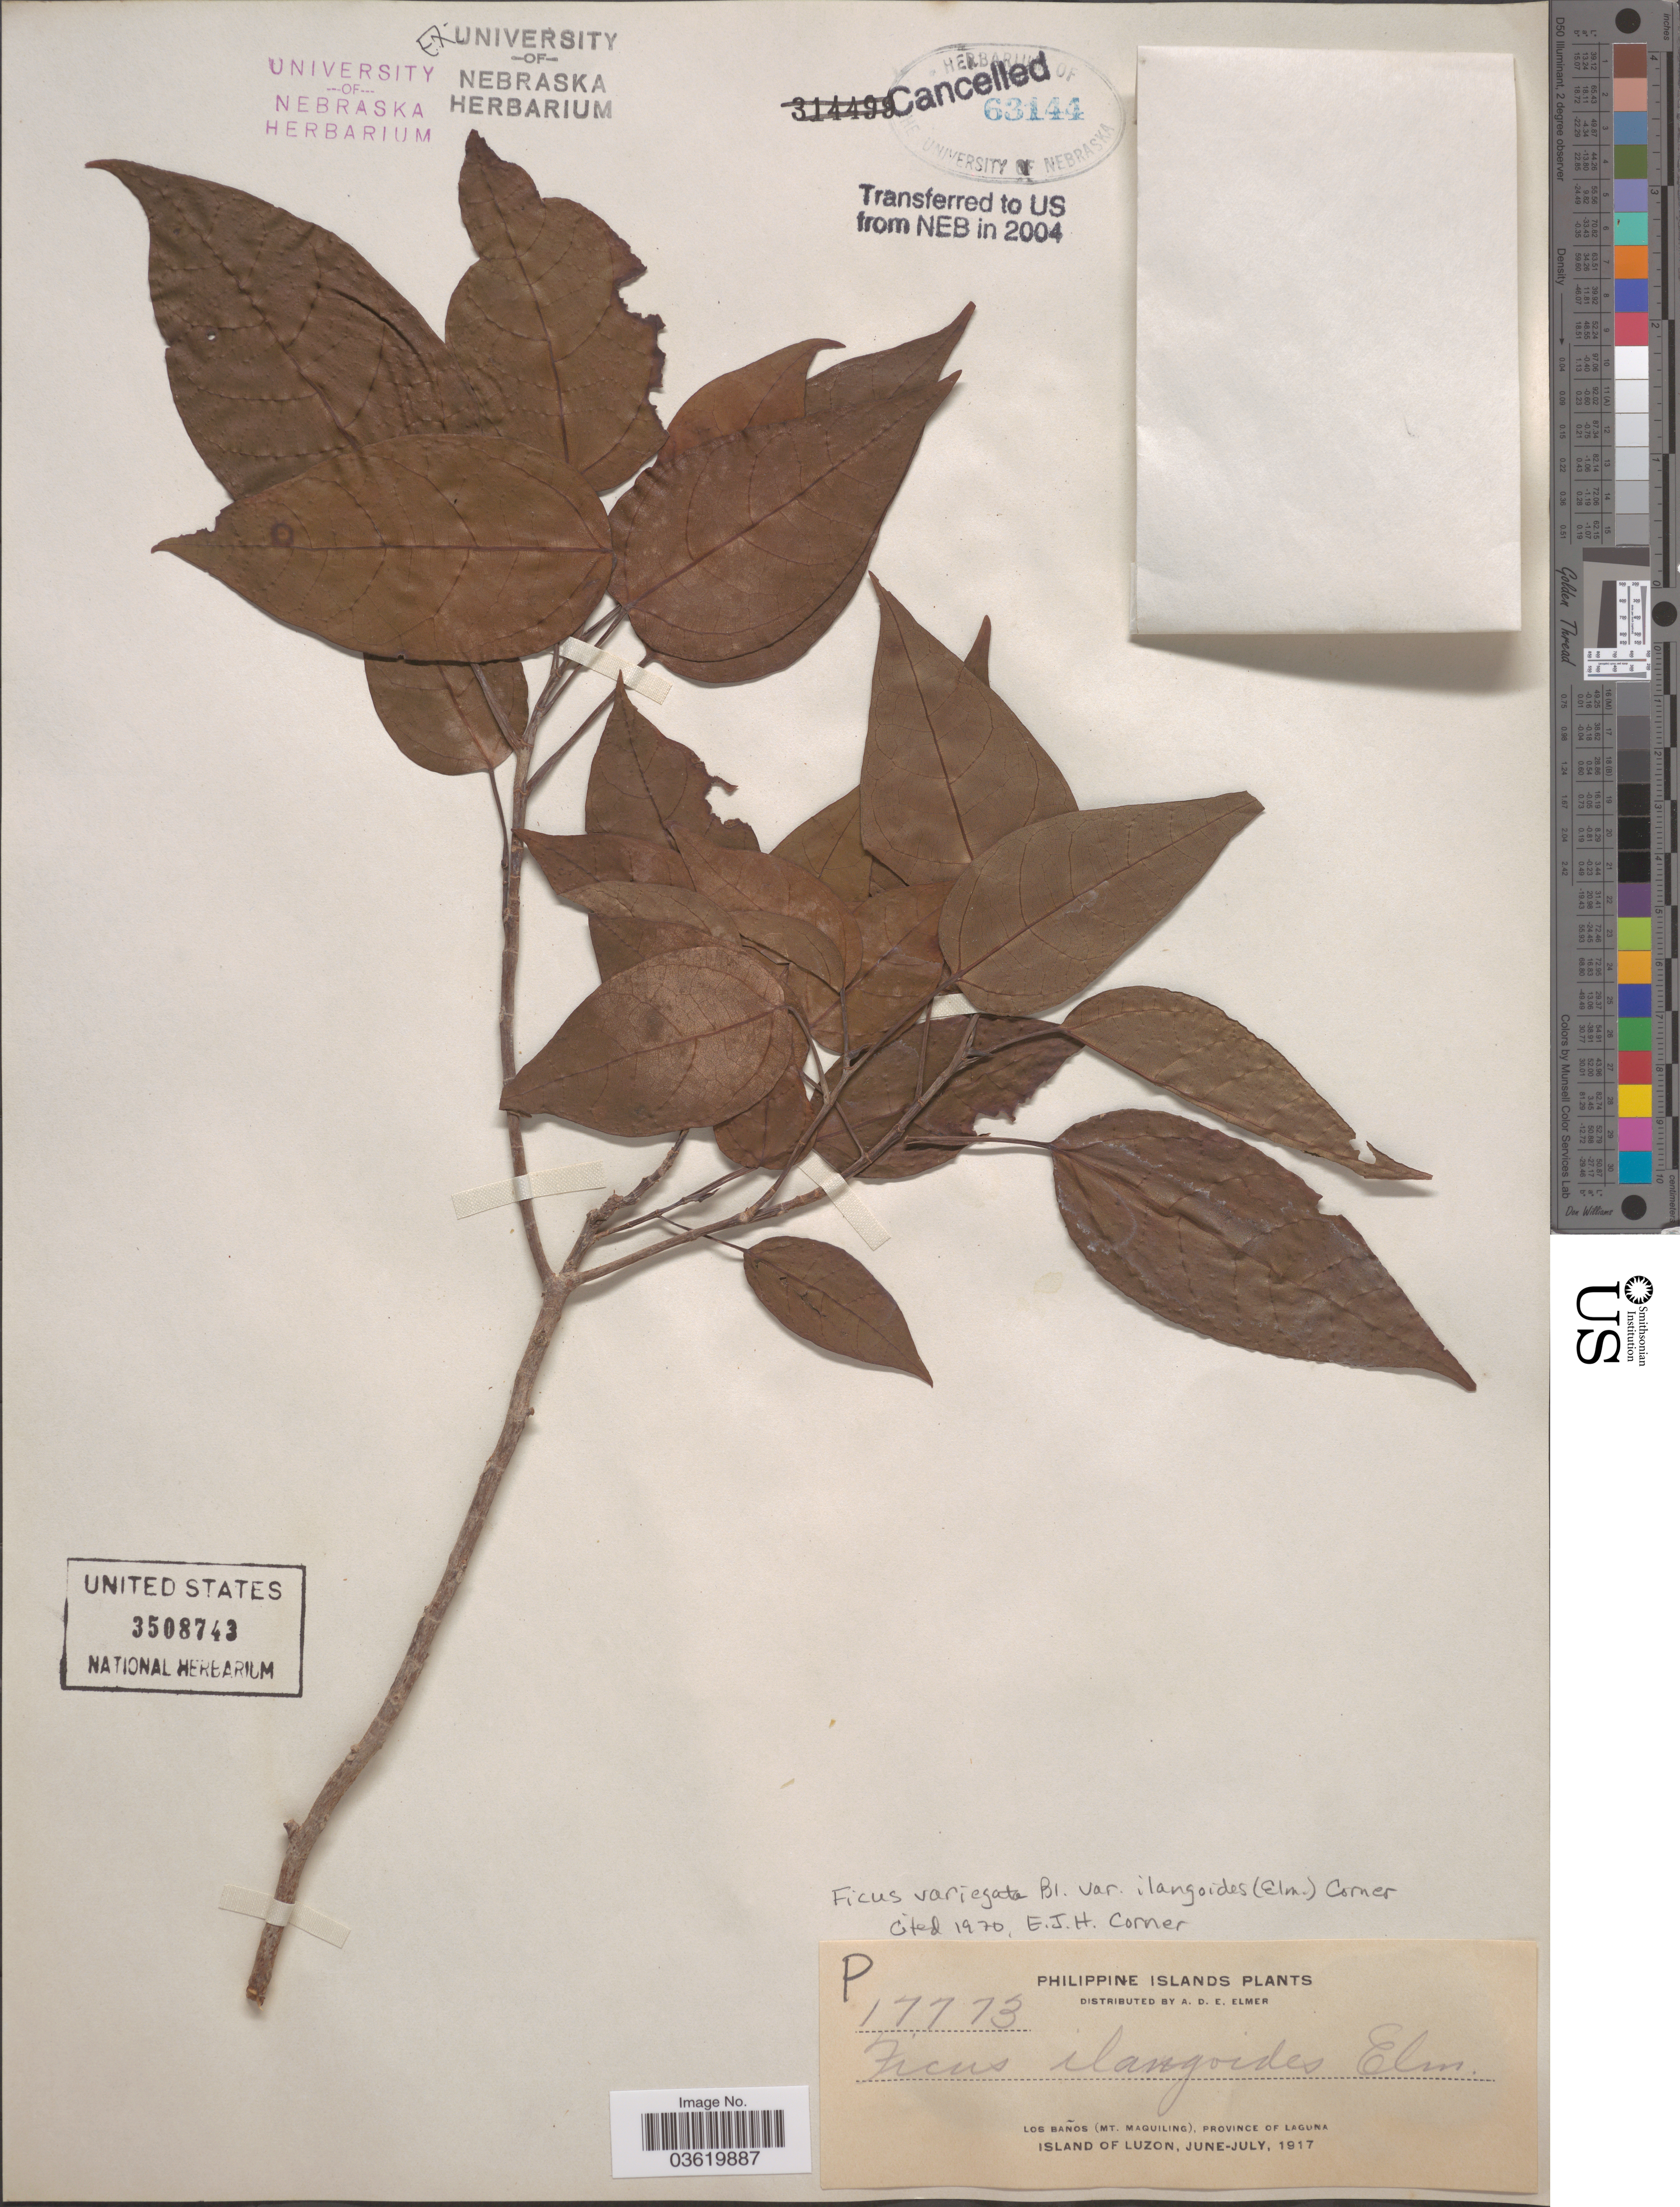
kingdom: Plantae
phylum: Tracheophyta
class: Magnoliopsida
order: Rosales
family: Moraceae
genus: Ficus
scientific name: Ficus variegata var. ilangoides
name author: (Elmer) Corner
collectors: A. D. E. Elmer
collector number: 17773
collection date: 1917-06/1917-07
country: Philippines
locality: Philippine Islands. Los Baños (Mt. Maquiling), Province of Laguna. Island of Luzon.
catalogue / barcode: US 3508743